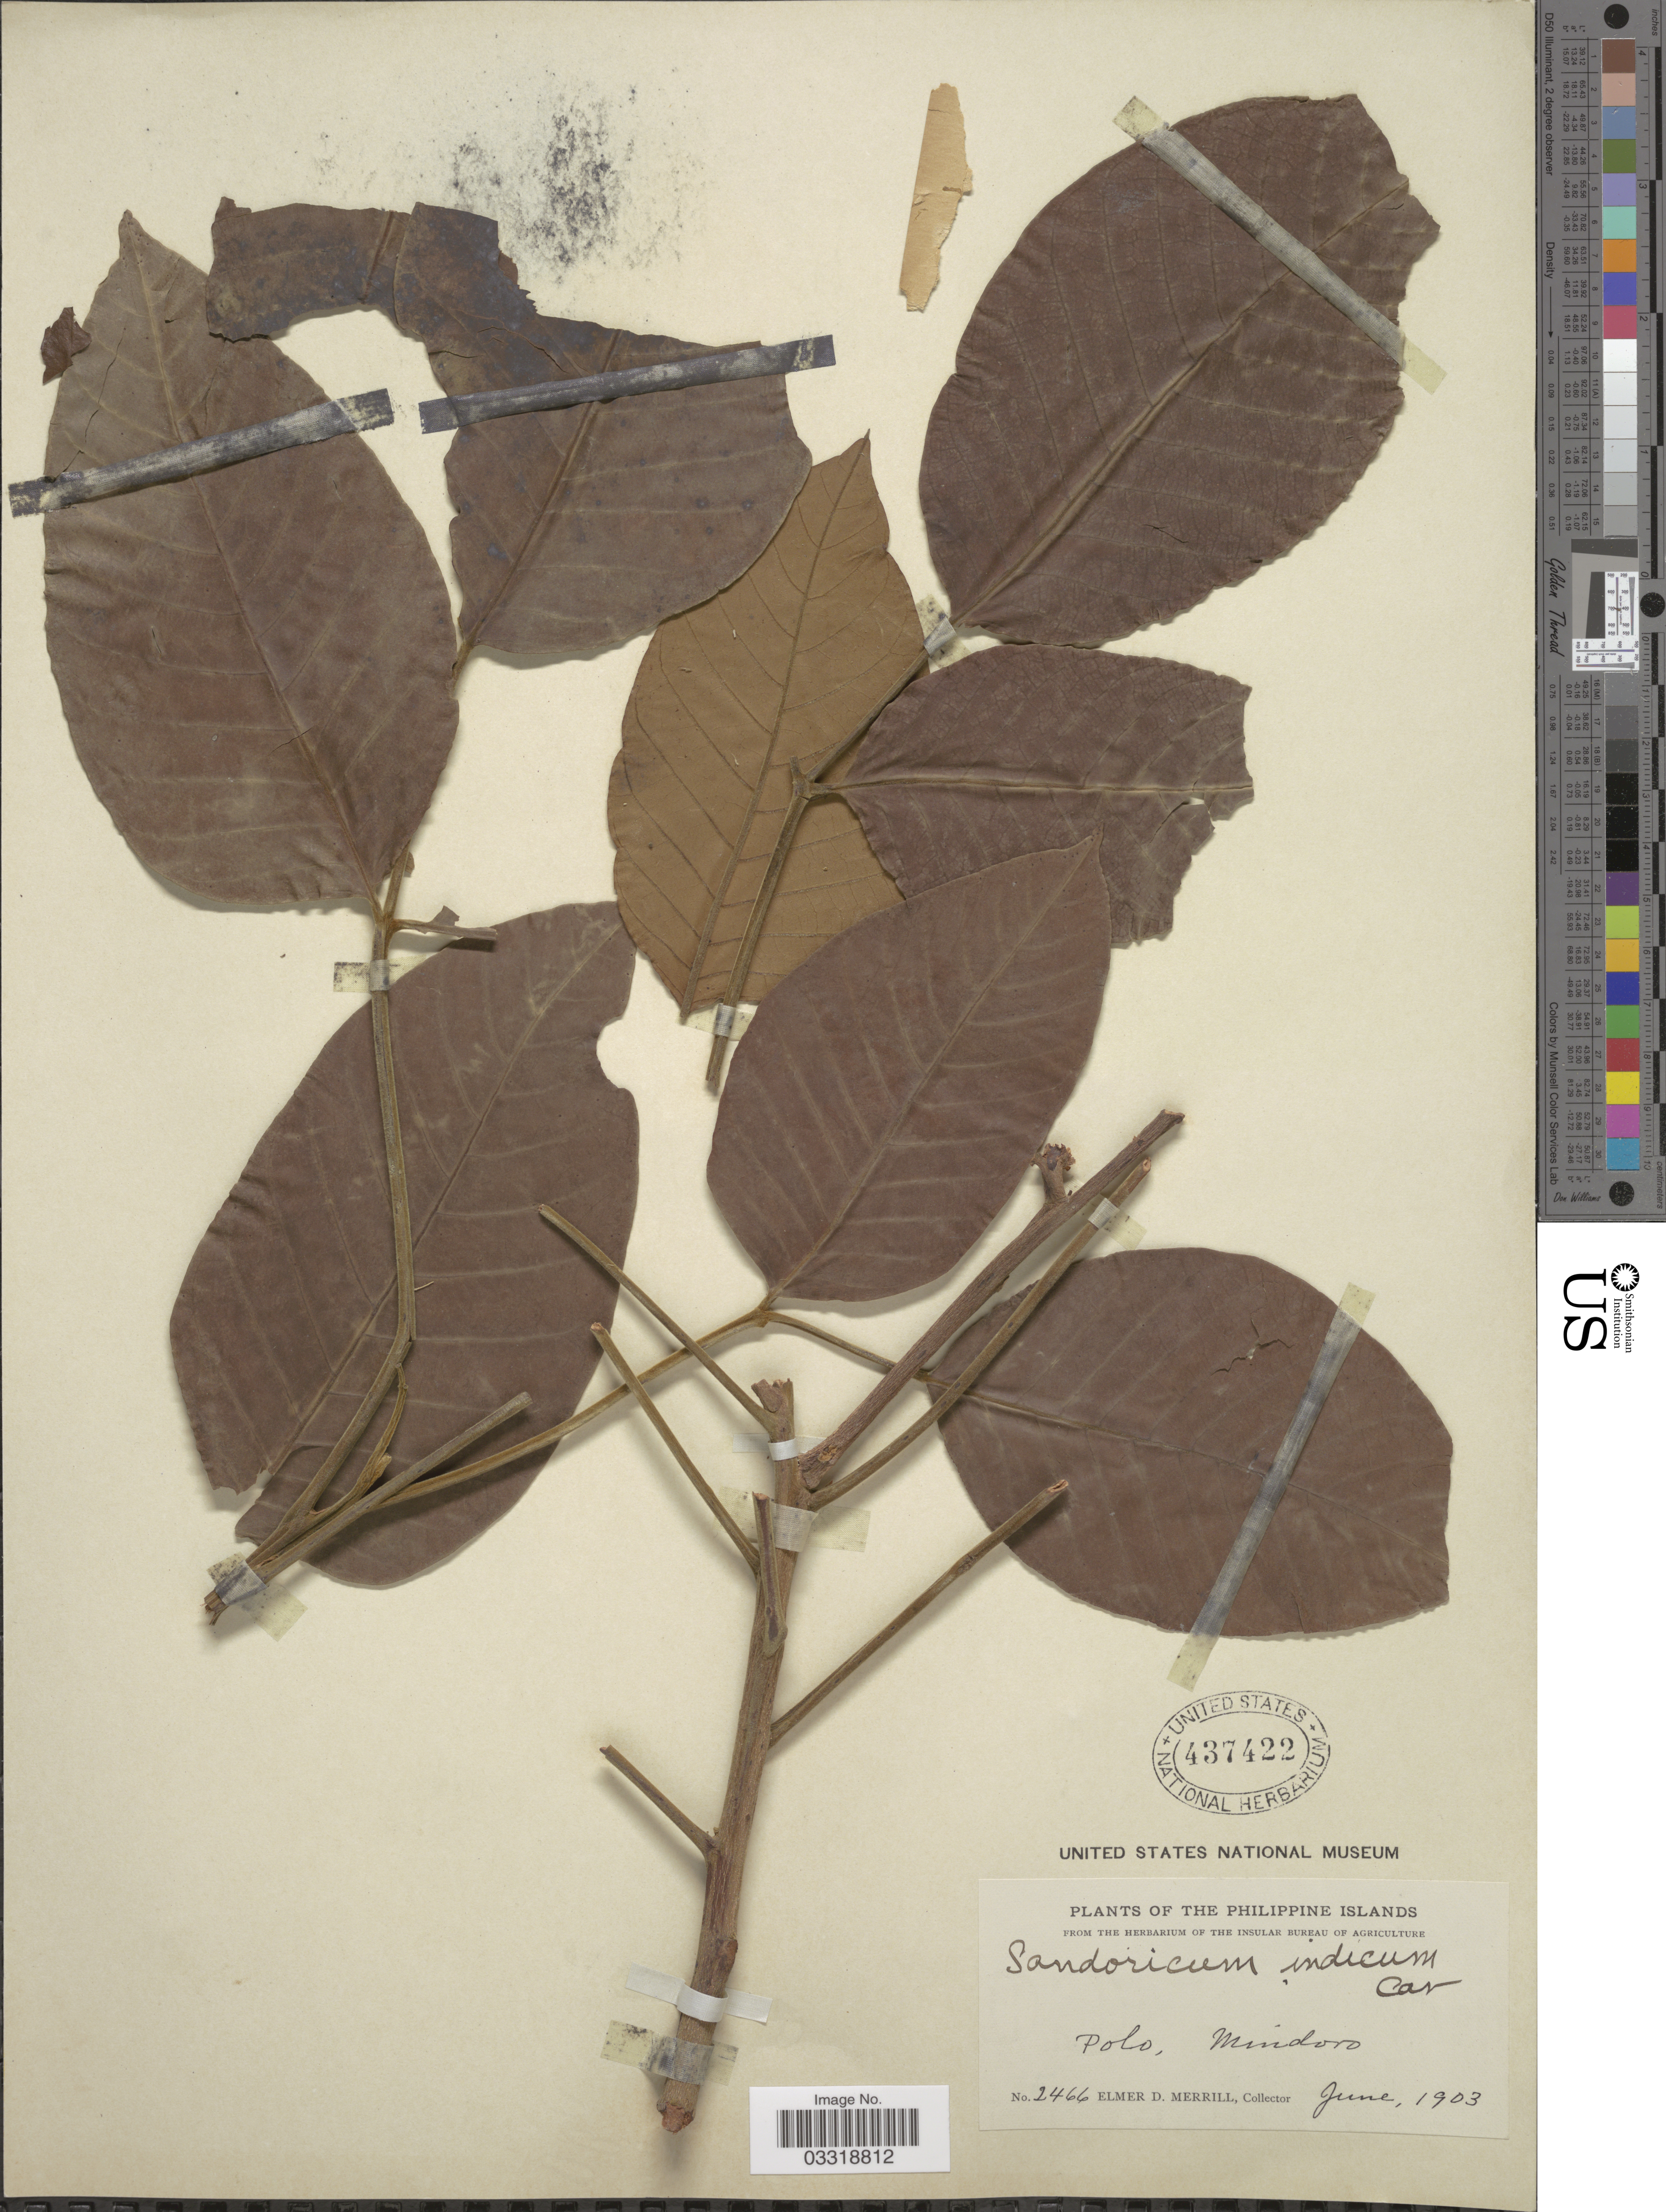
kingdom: Plantae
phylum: Tracheophyta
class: Magnoliopsida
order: Sapindales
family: Meliaceae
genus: Sandoricum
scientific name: Sandoricum koetjape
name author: (Burm. f.) Merr.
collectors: E. D. Merrill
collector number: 2466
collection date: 1903-06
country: Philippines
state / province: Mimaropa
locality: Polo, Mindoro.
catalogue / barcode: US 437422